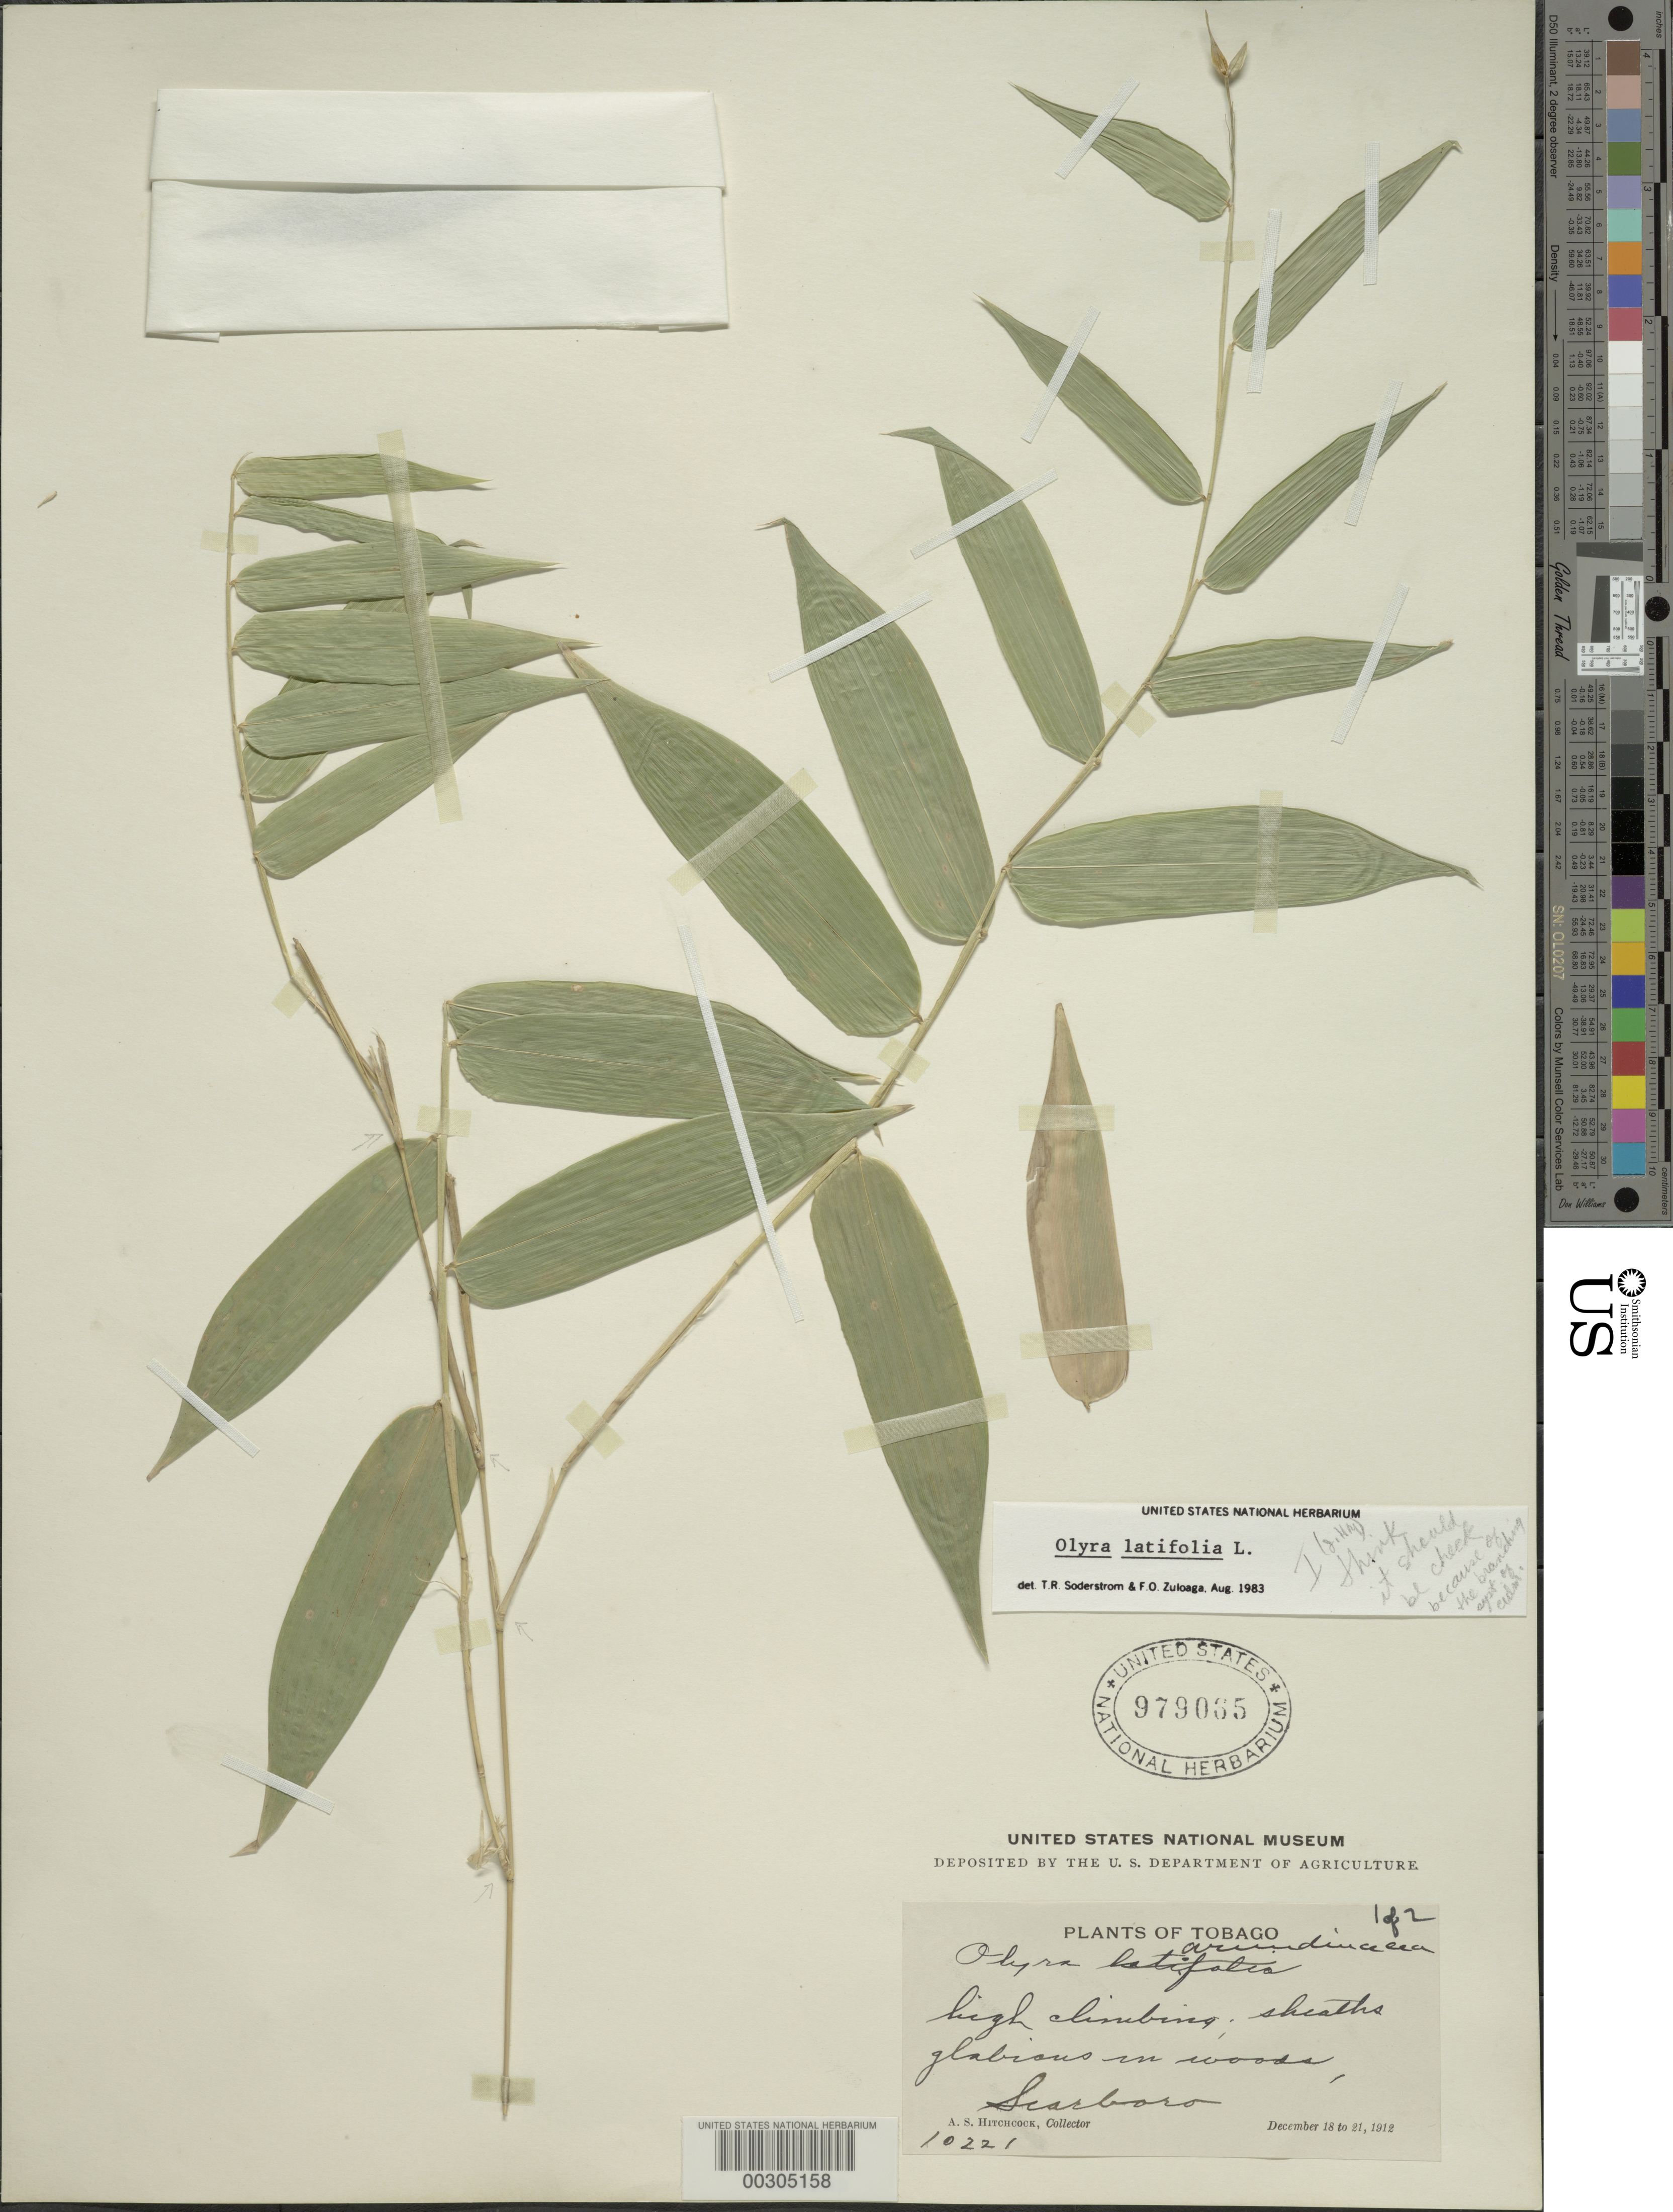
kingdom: Plantae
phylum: Tracheophyta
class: Liliopsida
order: Poales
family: Poaceae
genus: Olyra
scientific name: Olyra latifolia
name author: L.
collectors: A. S. Hitchcock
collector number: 10221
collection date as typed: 18 Dec 1912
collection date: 1912-12-18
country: Trinidad and Tobago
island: Tobago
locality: Scarboro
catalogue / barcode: US 979065